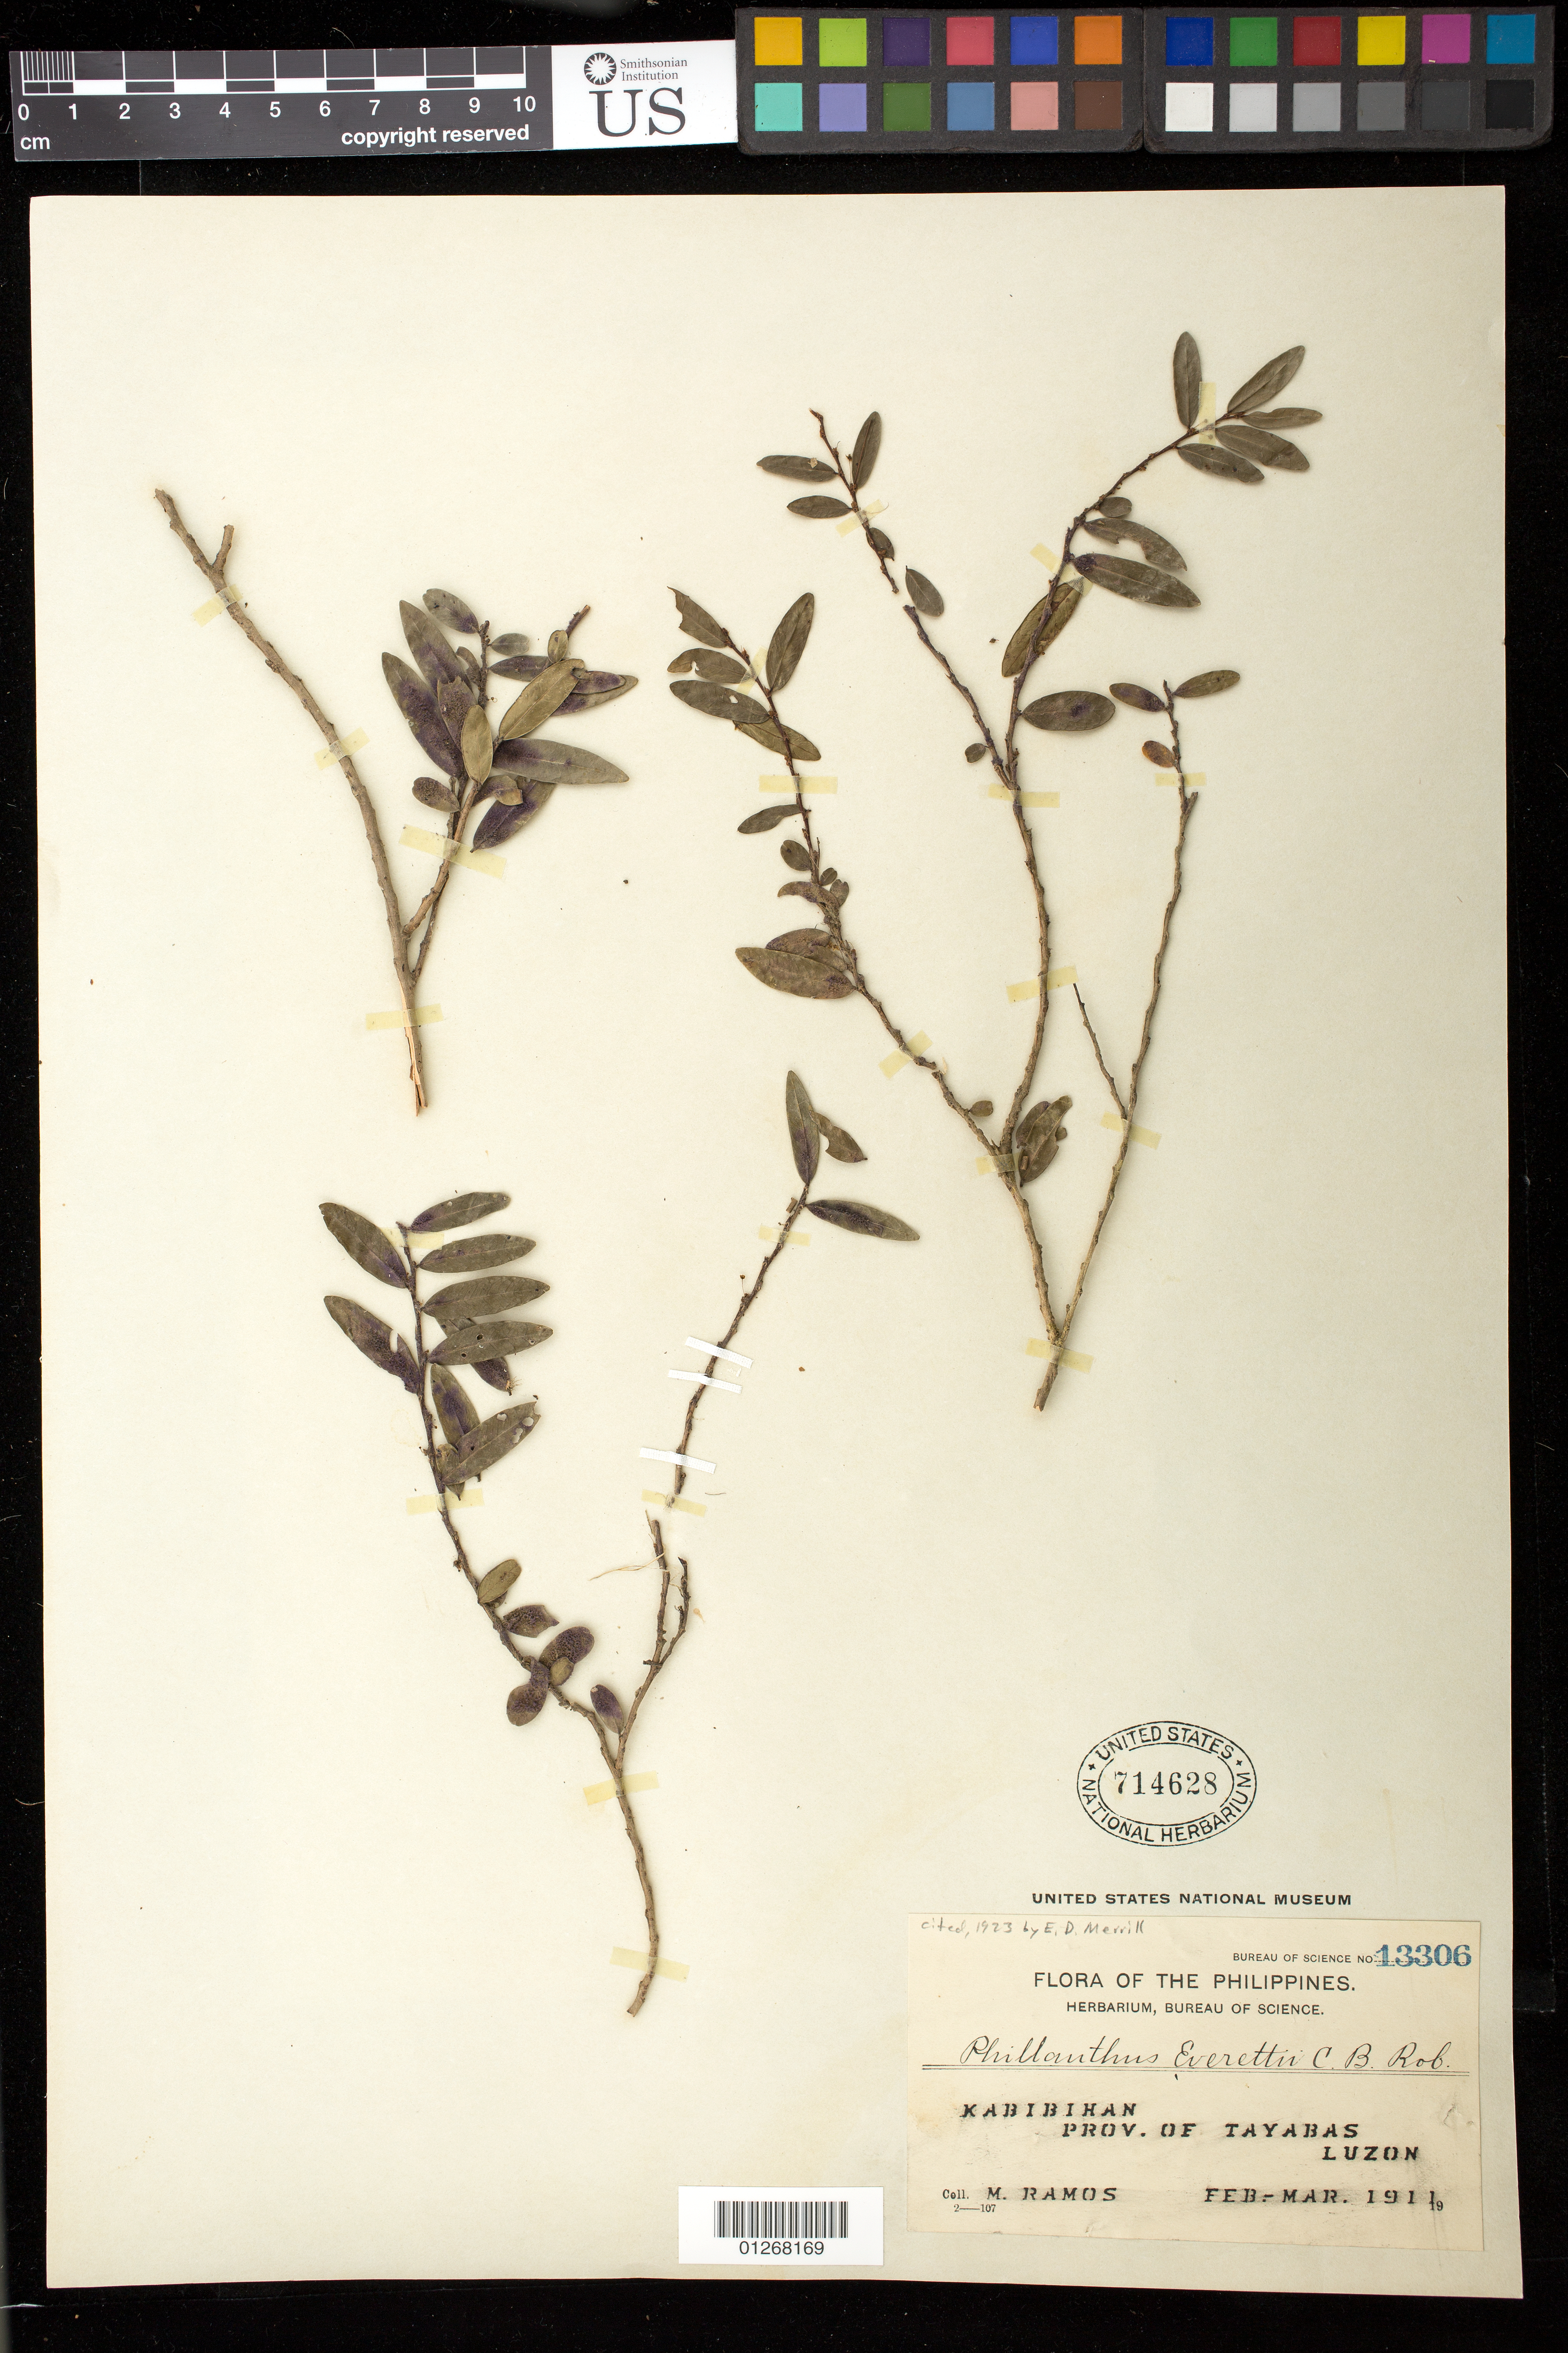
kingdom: Plantae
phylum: Tracheophyta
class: Magnoliopsida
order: Malpighiales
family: Phyllanthaceae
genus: Phyllanthus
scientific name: Phyllanthus everettii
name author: C.B. Rob.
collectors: M. Ramos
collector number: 13306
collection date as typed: Feb-Mar 1911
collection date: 1911-02/1911-03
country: Philippines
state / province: Calabarzon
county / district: Quezon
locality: Kabibihan, Luzon. Tayabas.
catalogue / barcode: US 714628